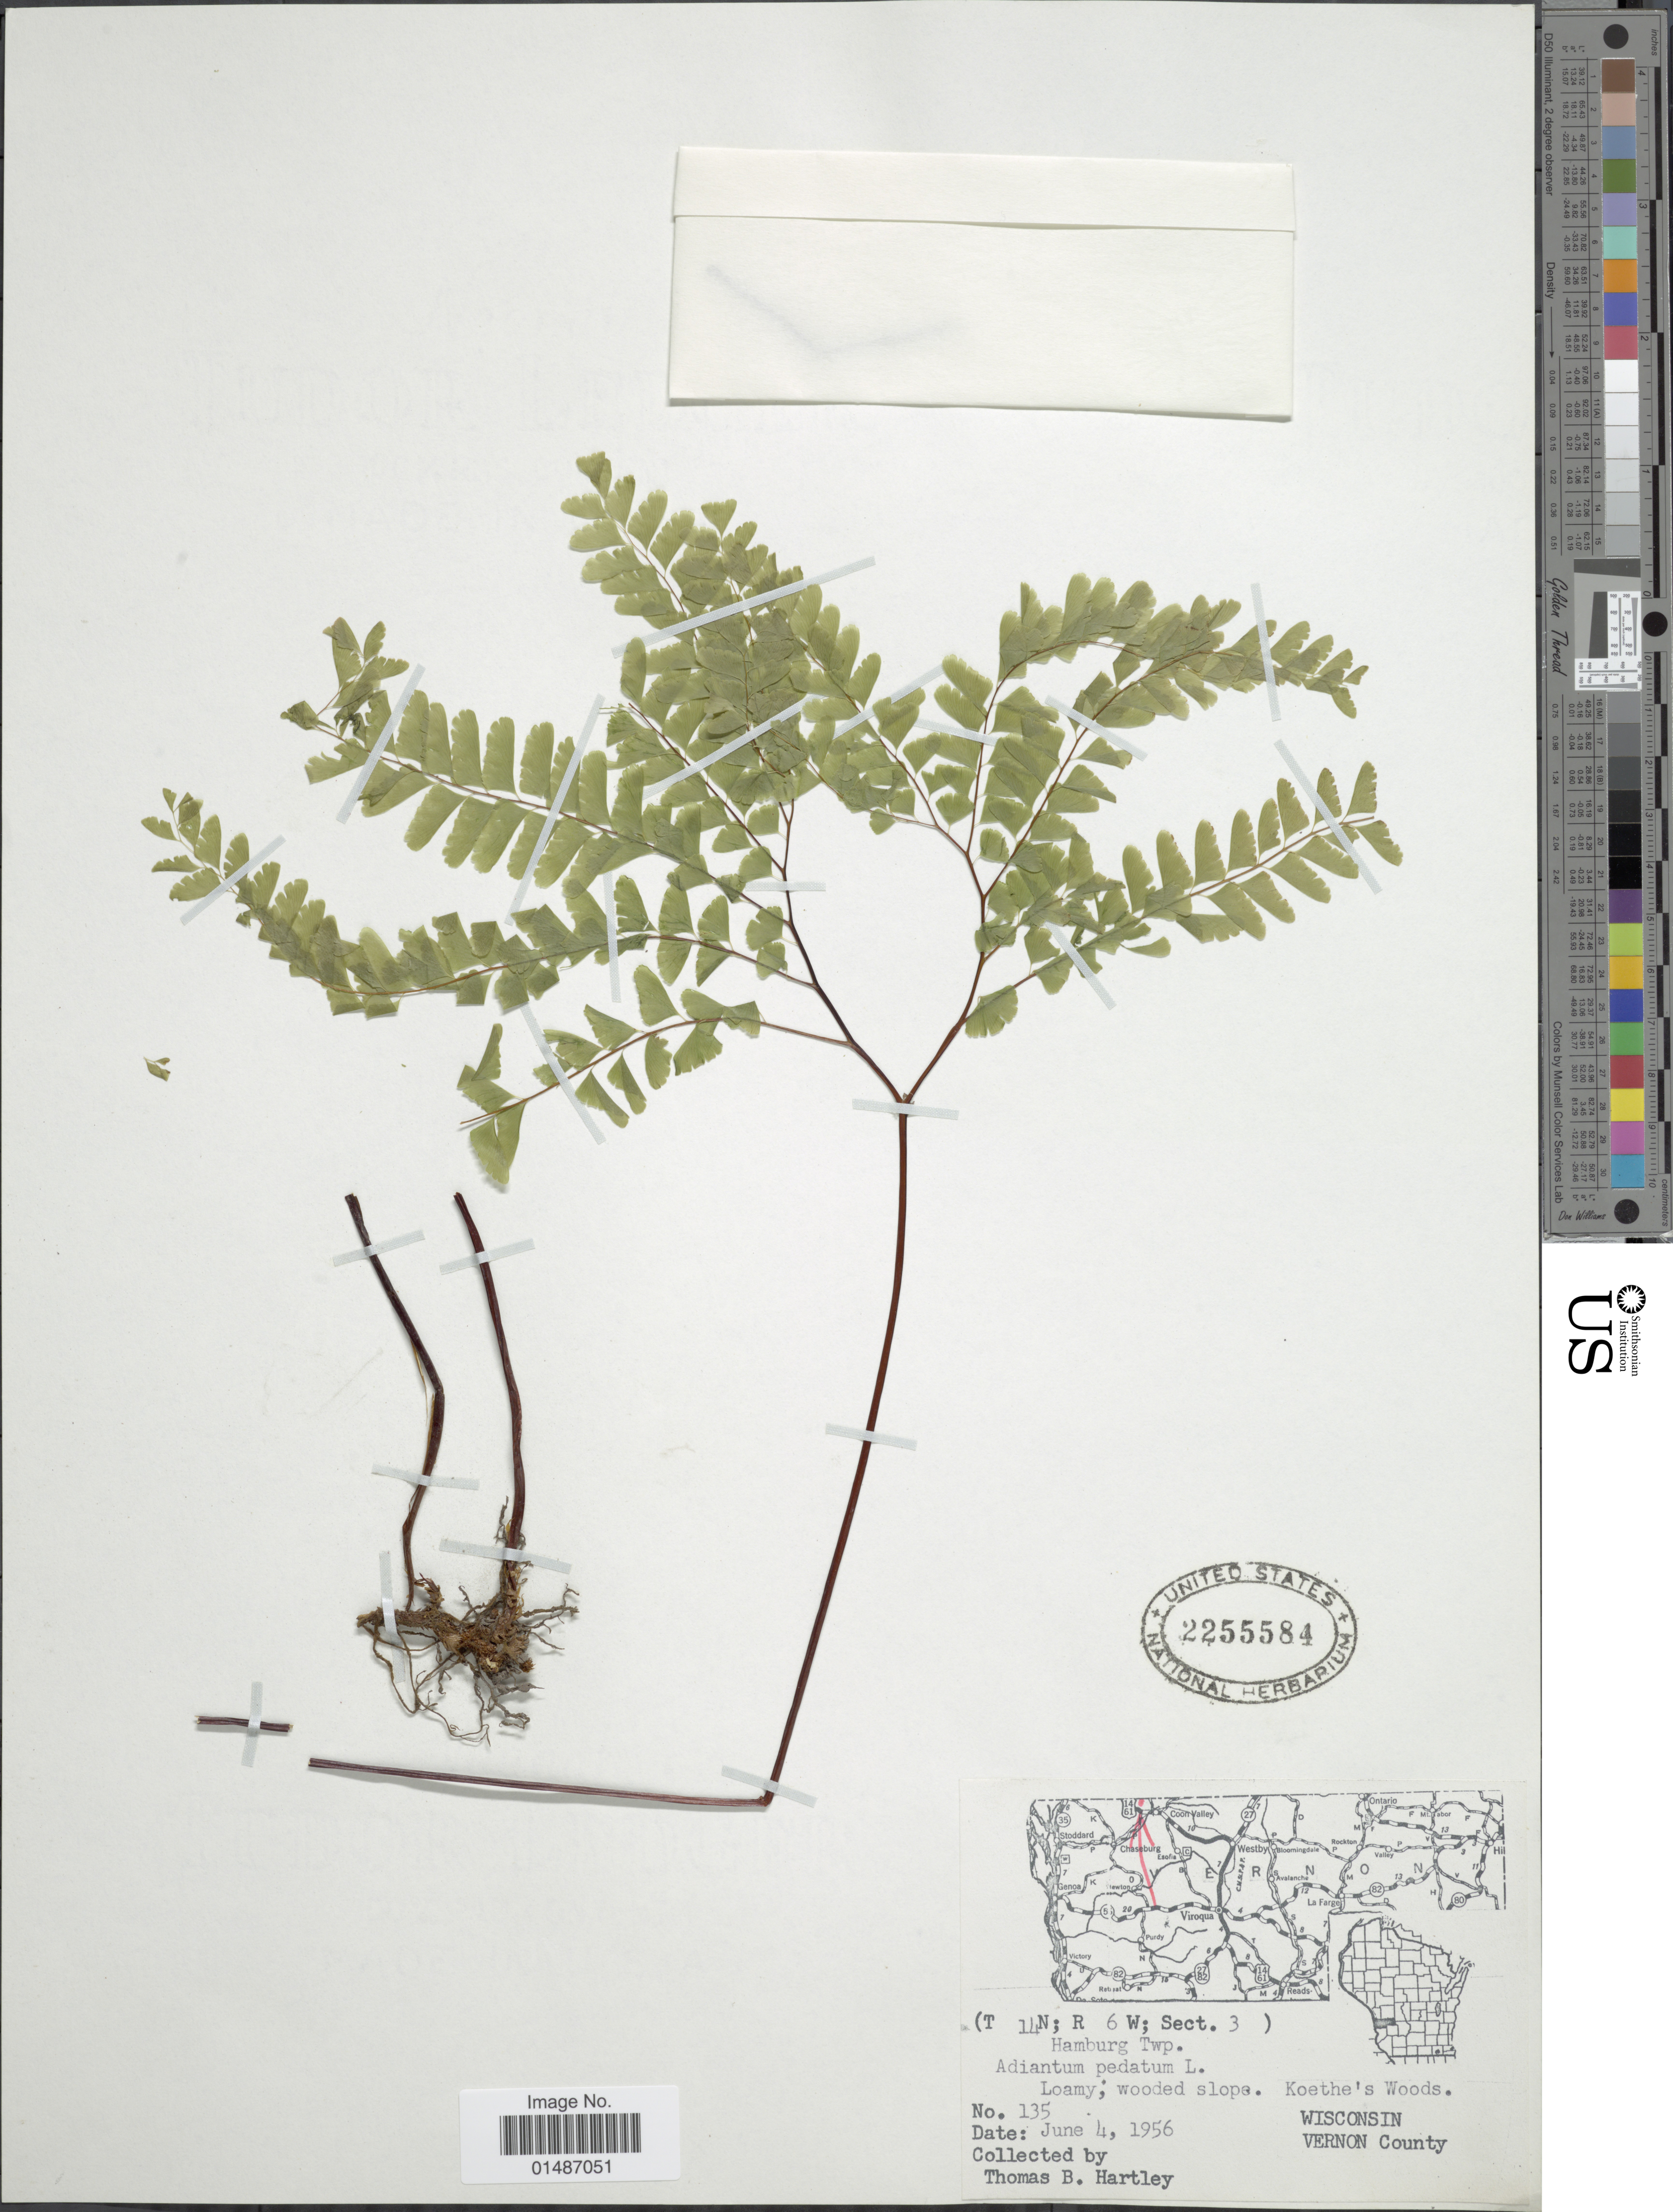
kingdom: Plantae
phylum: Tracheophyta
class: Polypodiopsida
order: Polypodiales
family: Pteridaceae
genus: Adiantum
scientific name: Adiantum pedatum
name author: L.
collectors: T. G. Hartley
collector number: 135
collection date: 1956-06-04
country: United States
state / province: Wisconsin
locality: (T14N; R6W; Sect. 3). Hamburg Twp. Loamy, wooded slope. Koethe's Woods. Vernon County.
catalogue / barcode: US 2255584